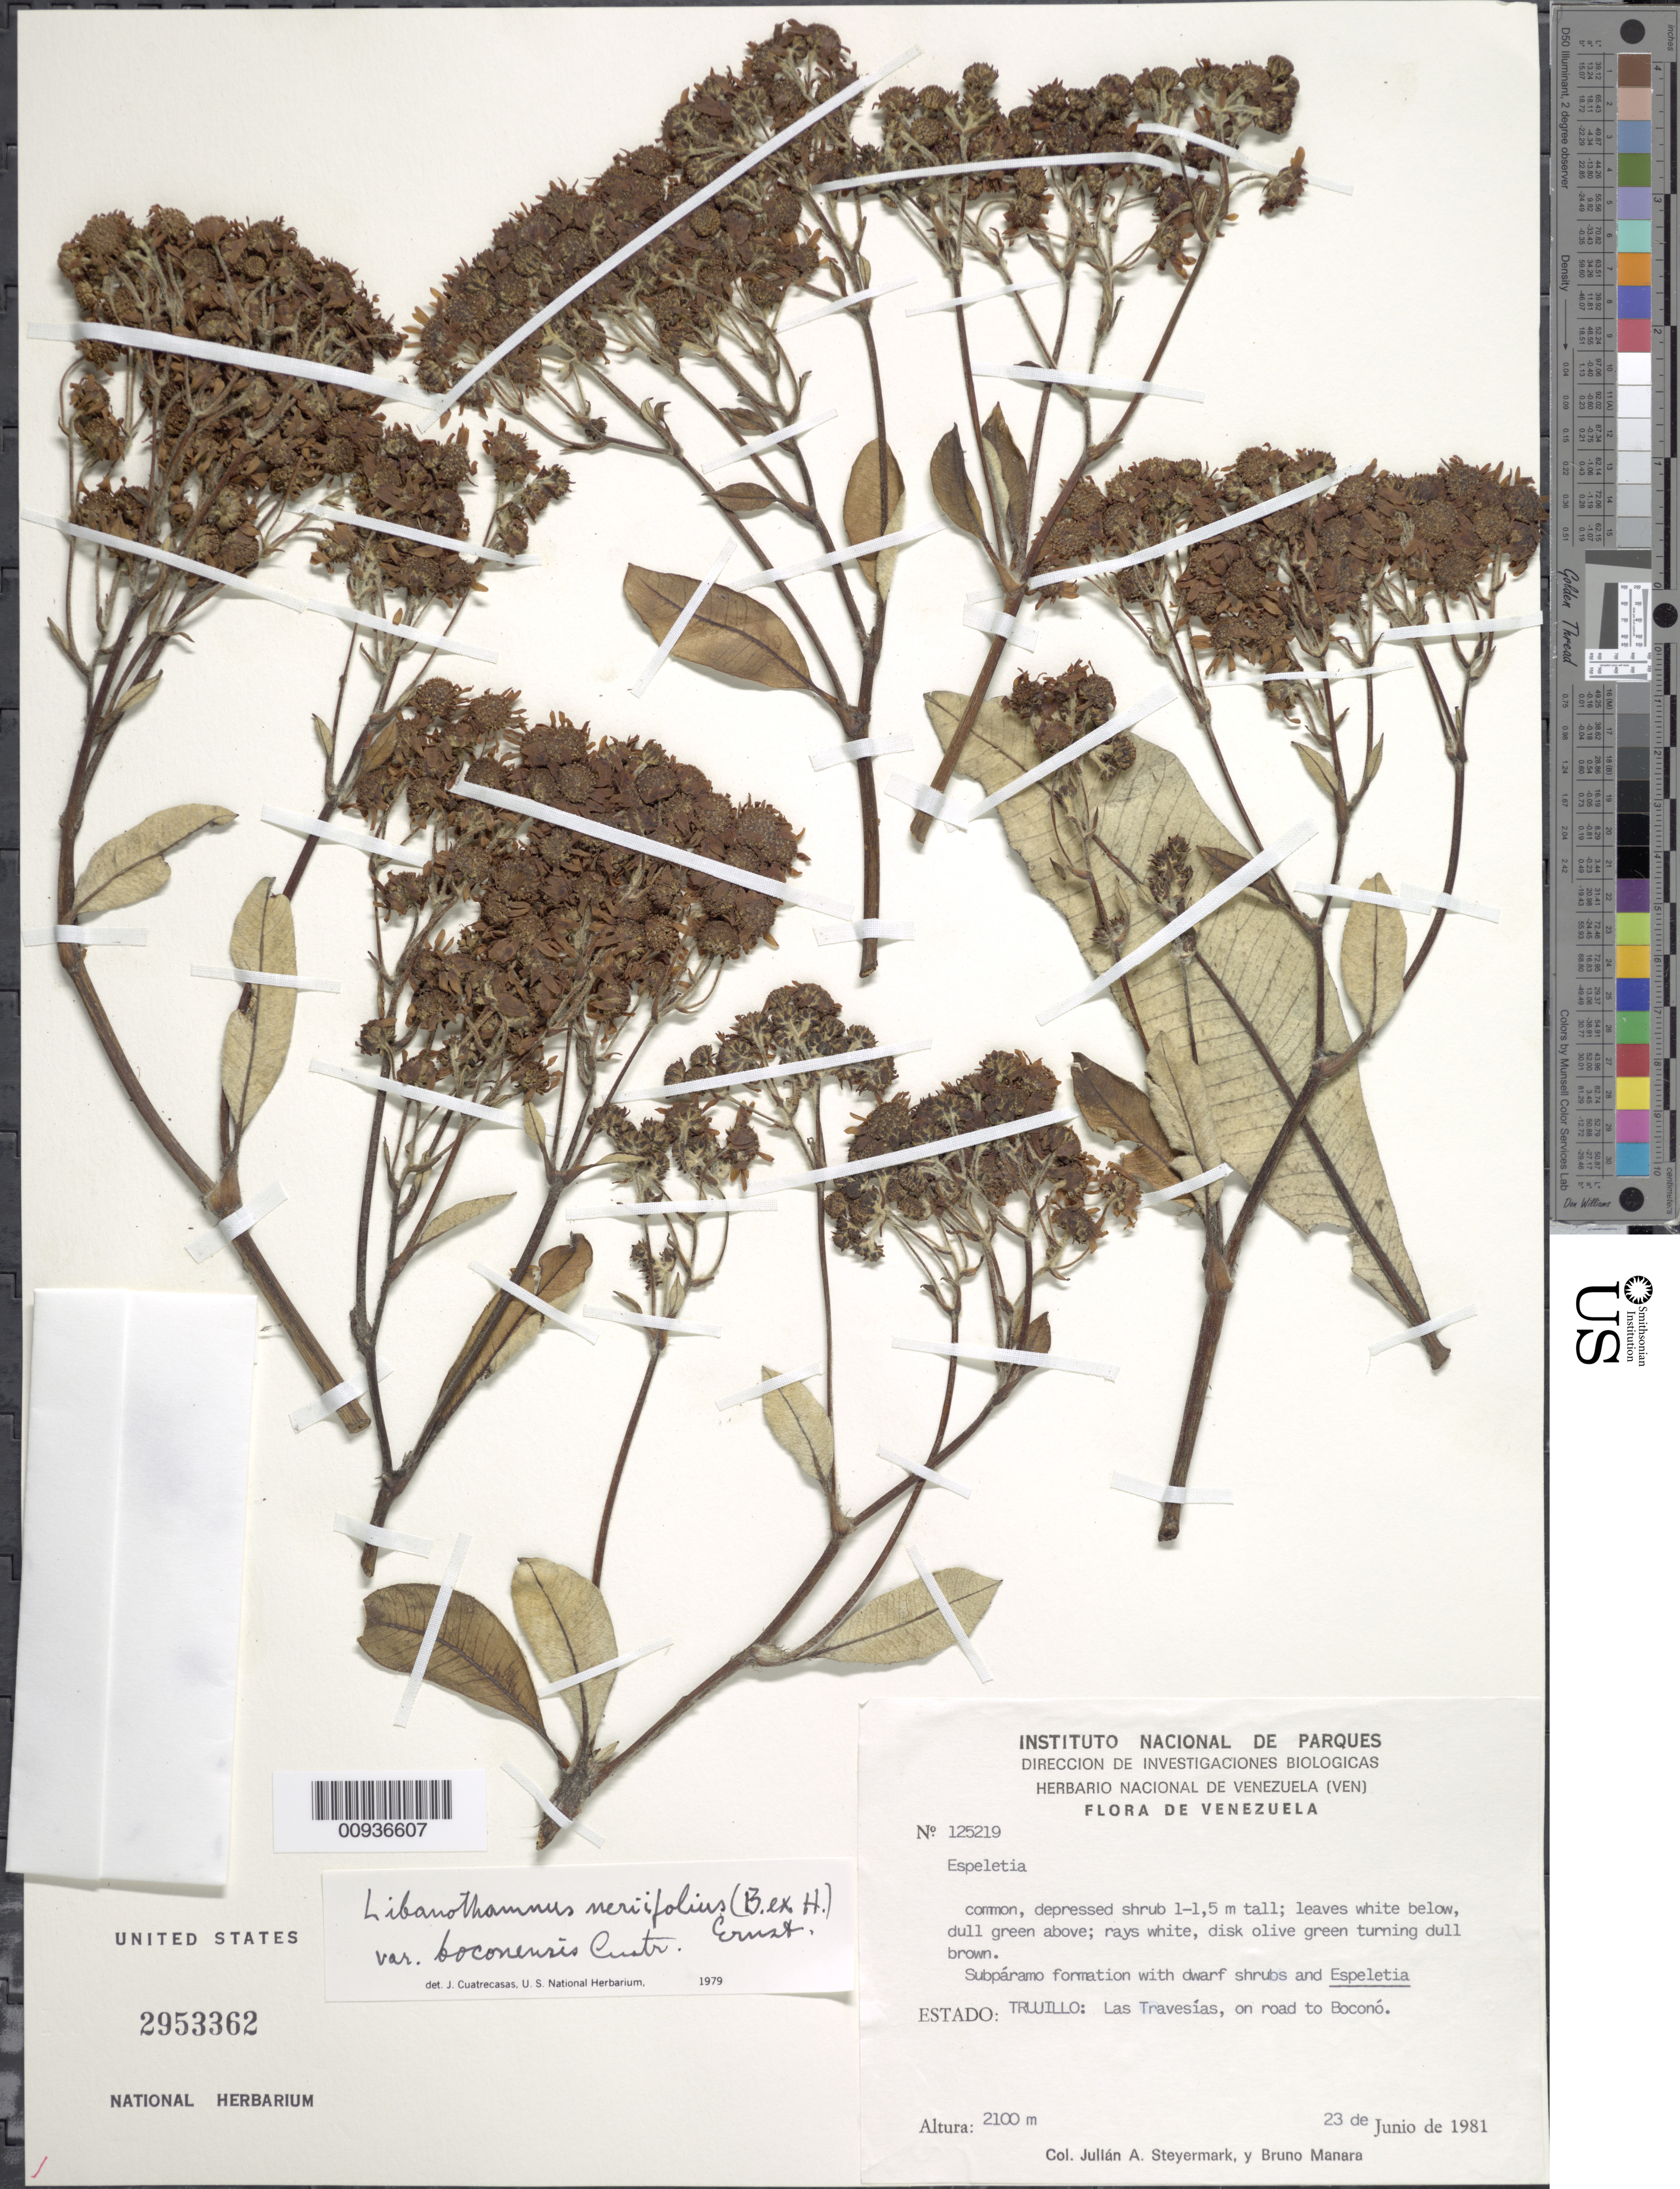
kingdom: Plantae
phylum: Tracheophyta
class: Magnoliopsida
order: Asterales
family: Asteraceae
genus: Libanothamnus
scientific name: Libanothamnus neriifolius var. boconensis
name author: Cuatrec.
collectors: J. Steyermark & B. Manara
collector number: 125219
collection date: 1981-06-23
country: Venezuela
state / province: Trujillo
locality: Las Travesías, on road to Boconó.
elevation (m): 2100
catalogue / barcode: US 2953362